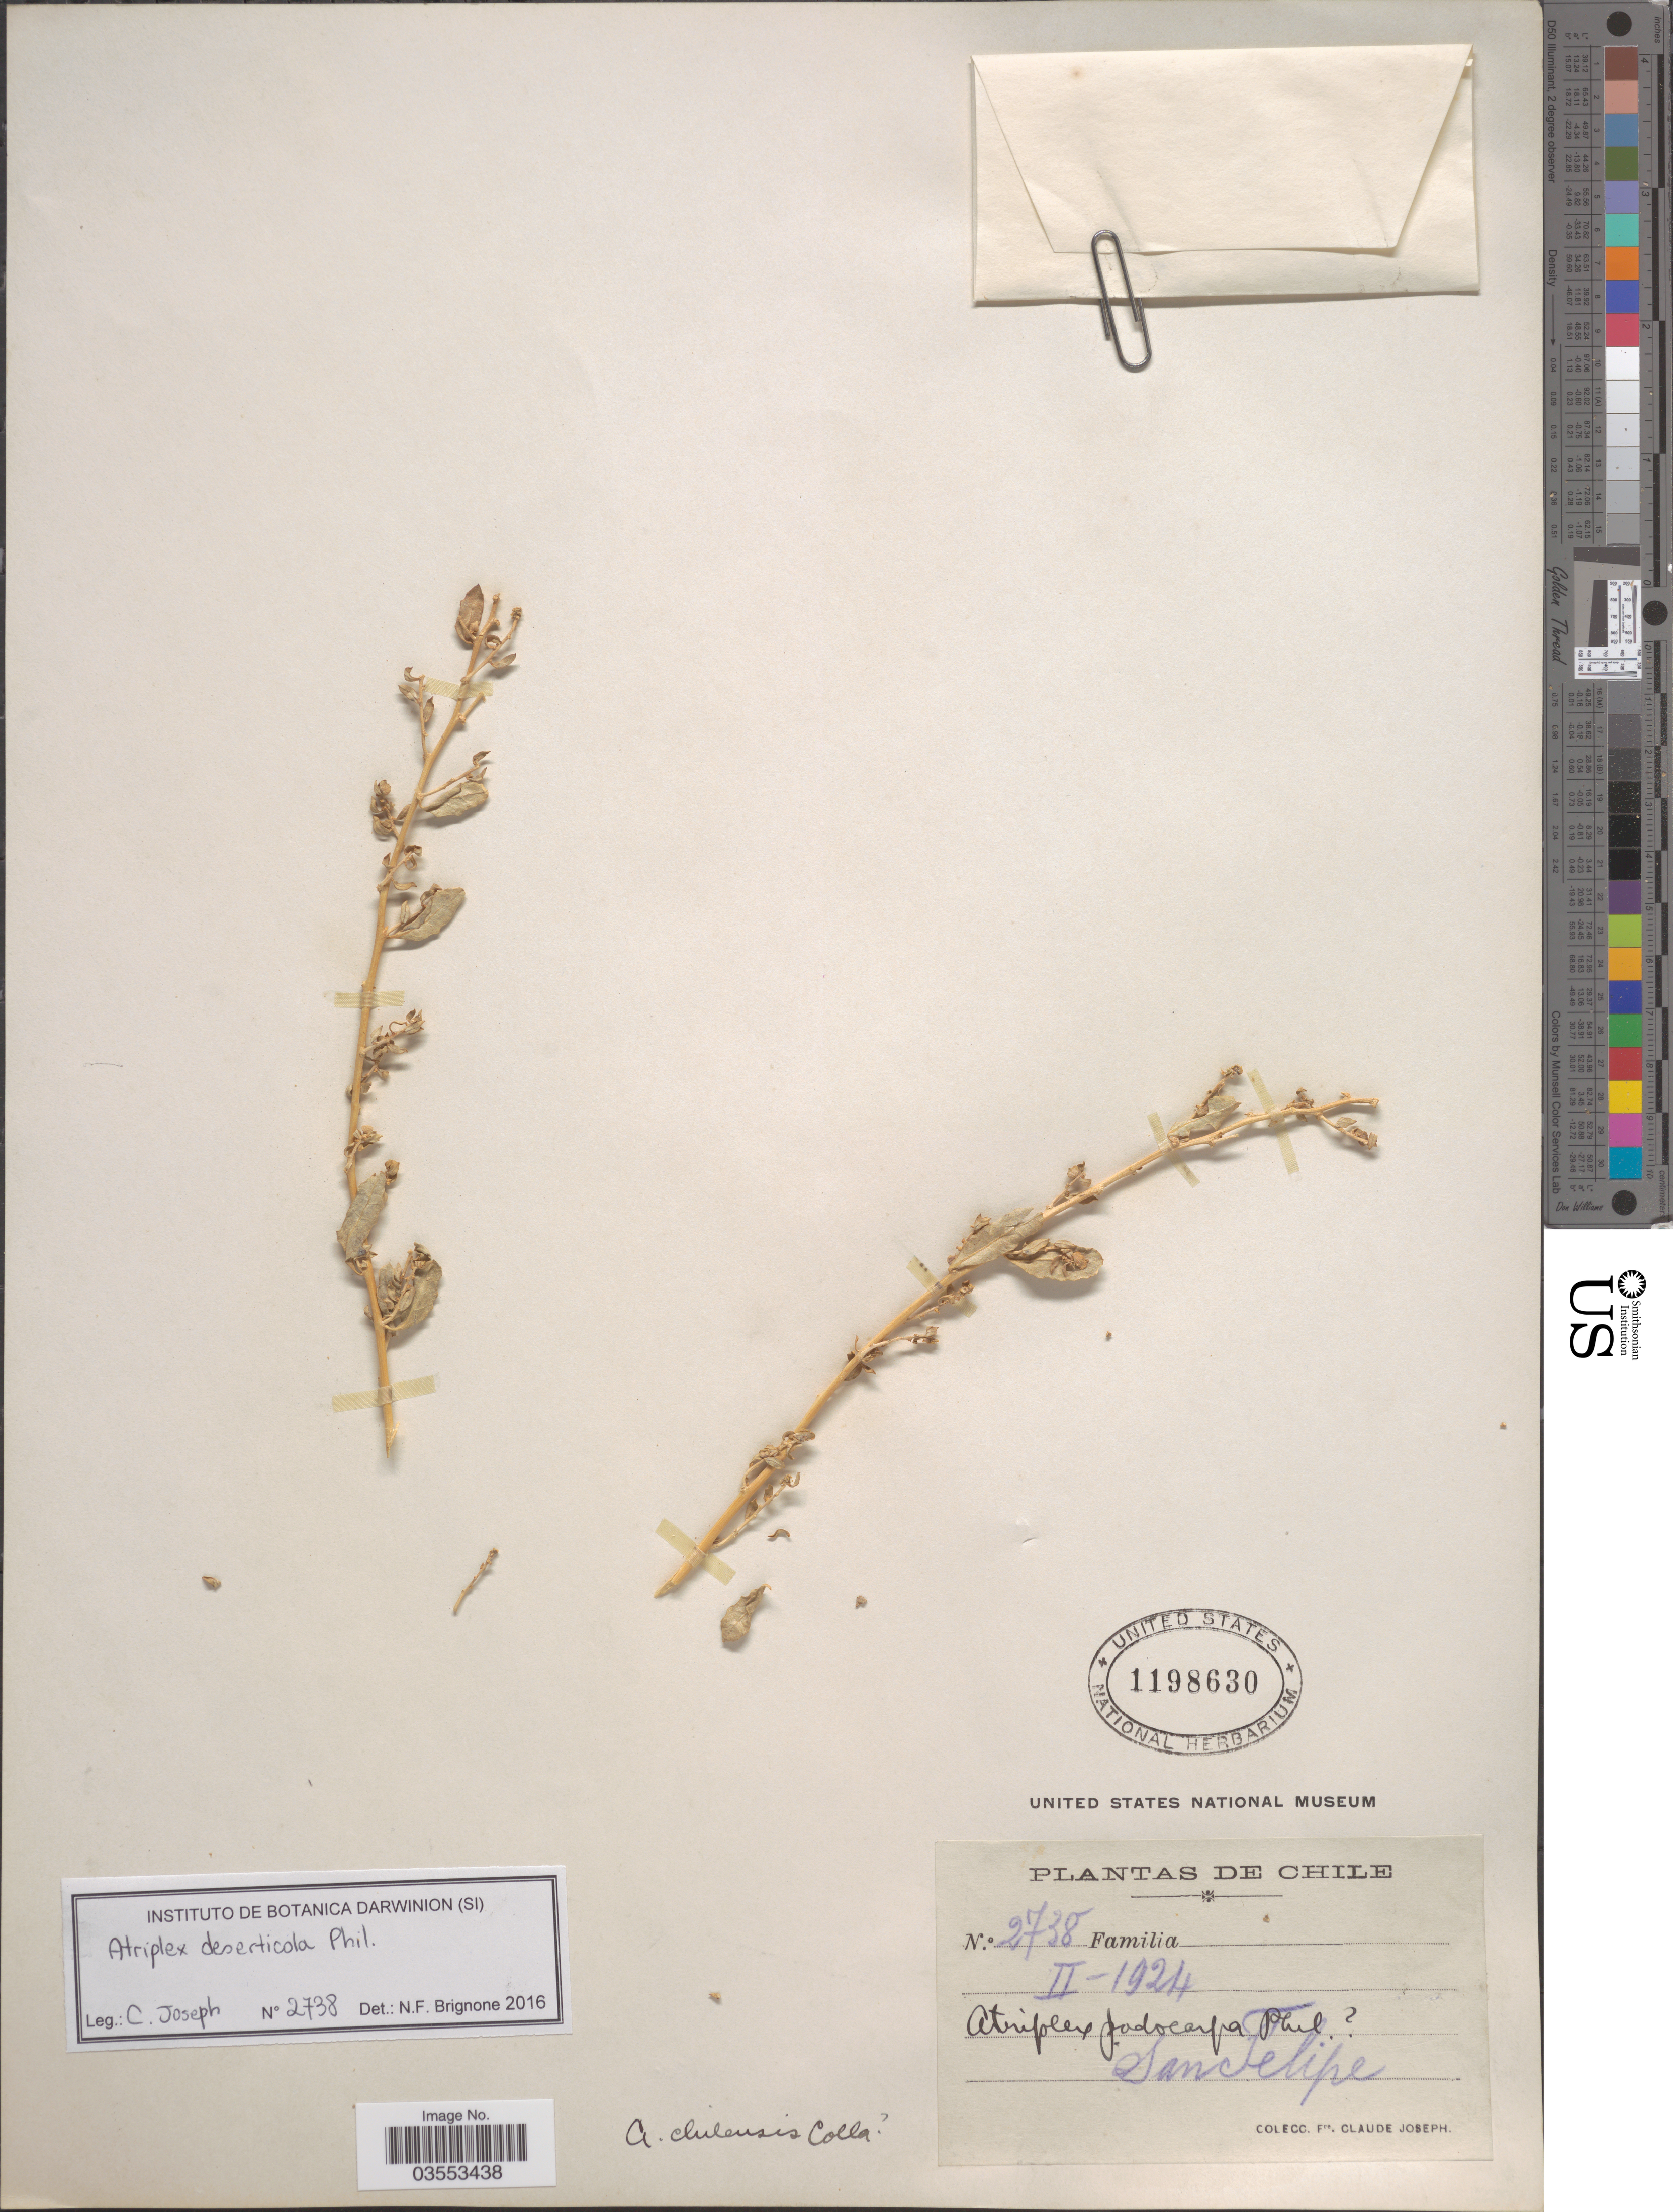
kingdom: Plantae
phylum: Tracheophyta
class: Magnoliopsida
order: Caryophyllales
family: Amaranthaceae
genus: Atriplex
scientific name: Atriplex chilensis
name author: Colla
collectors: Bro. Claude-Joseph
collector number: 2738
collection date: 1924-02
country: Chile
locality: San Felipe.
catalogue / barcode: US 1198630